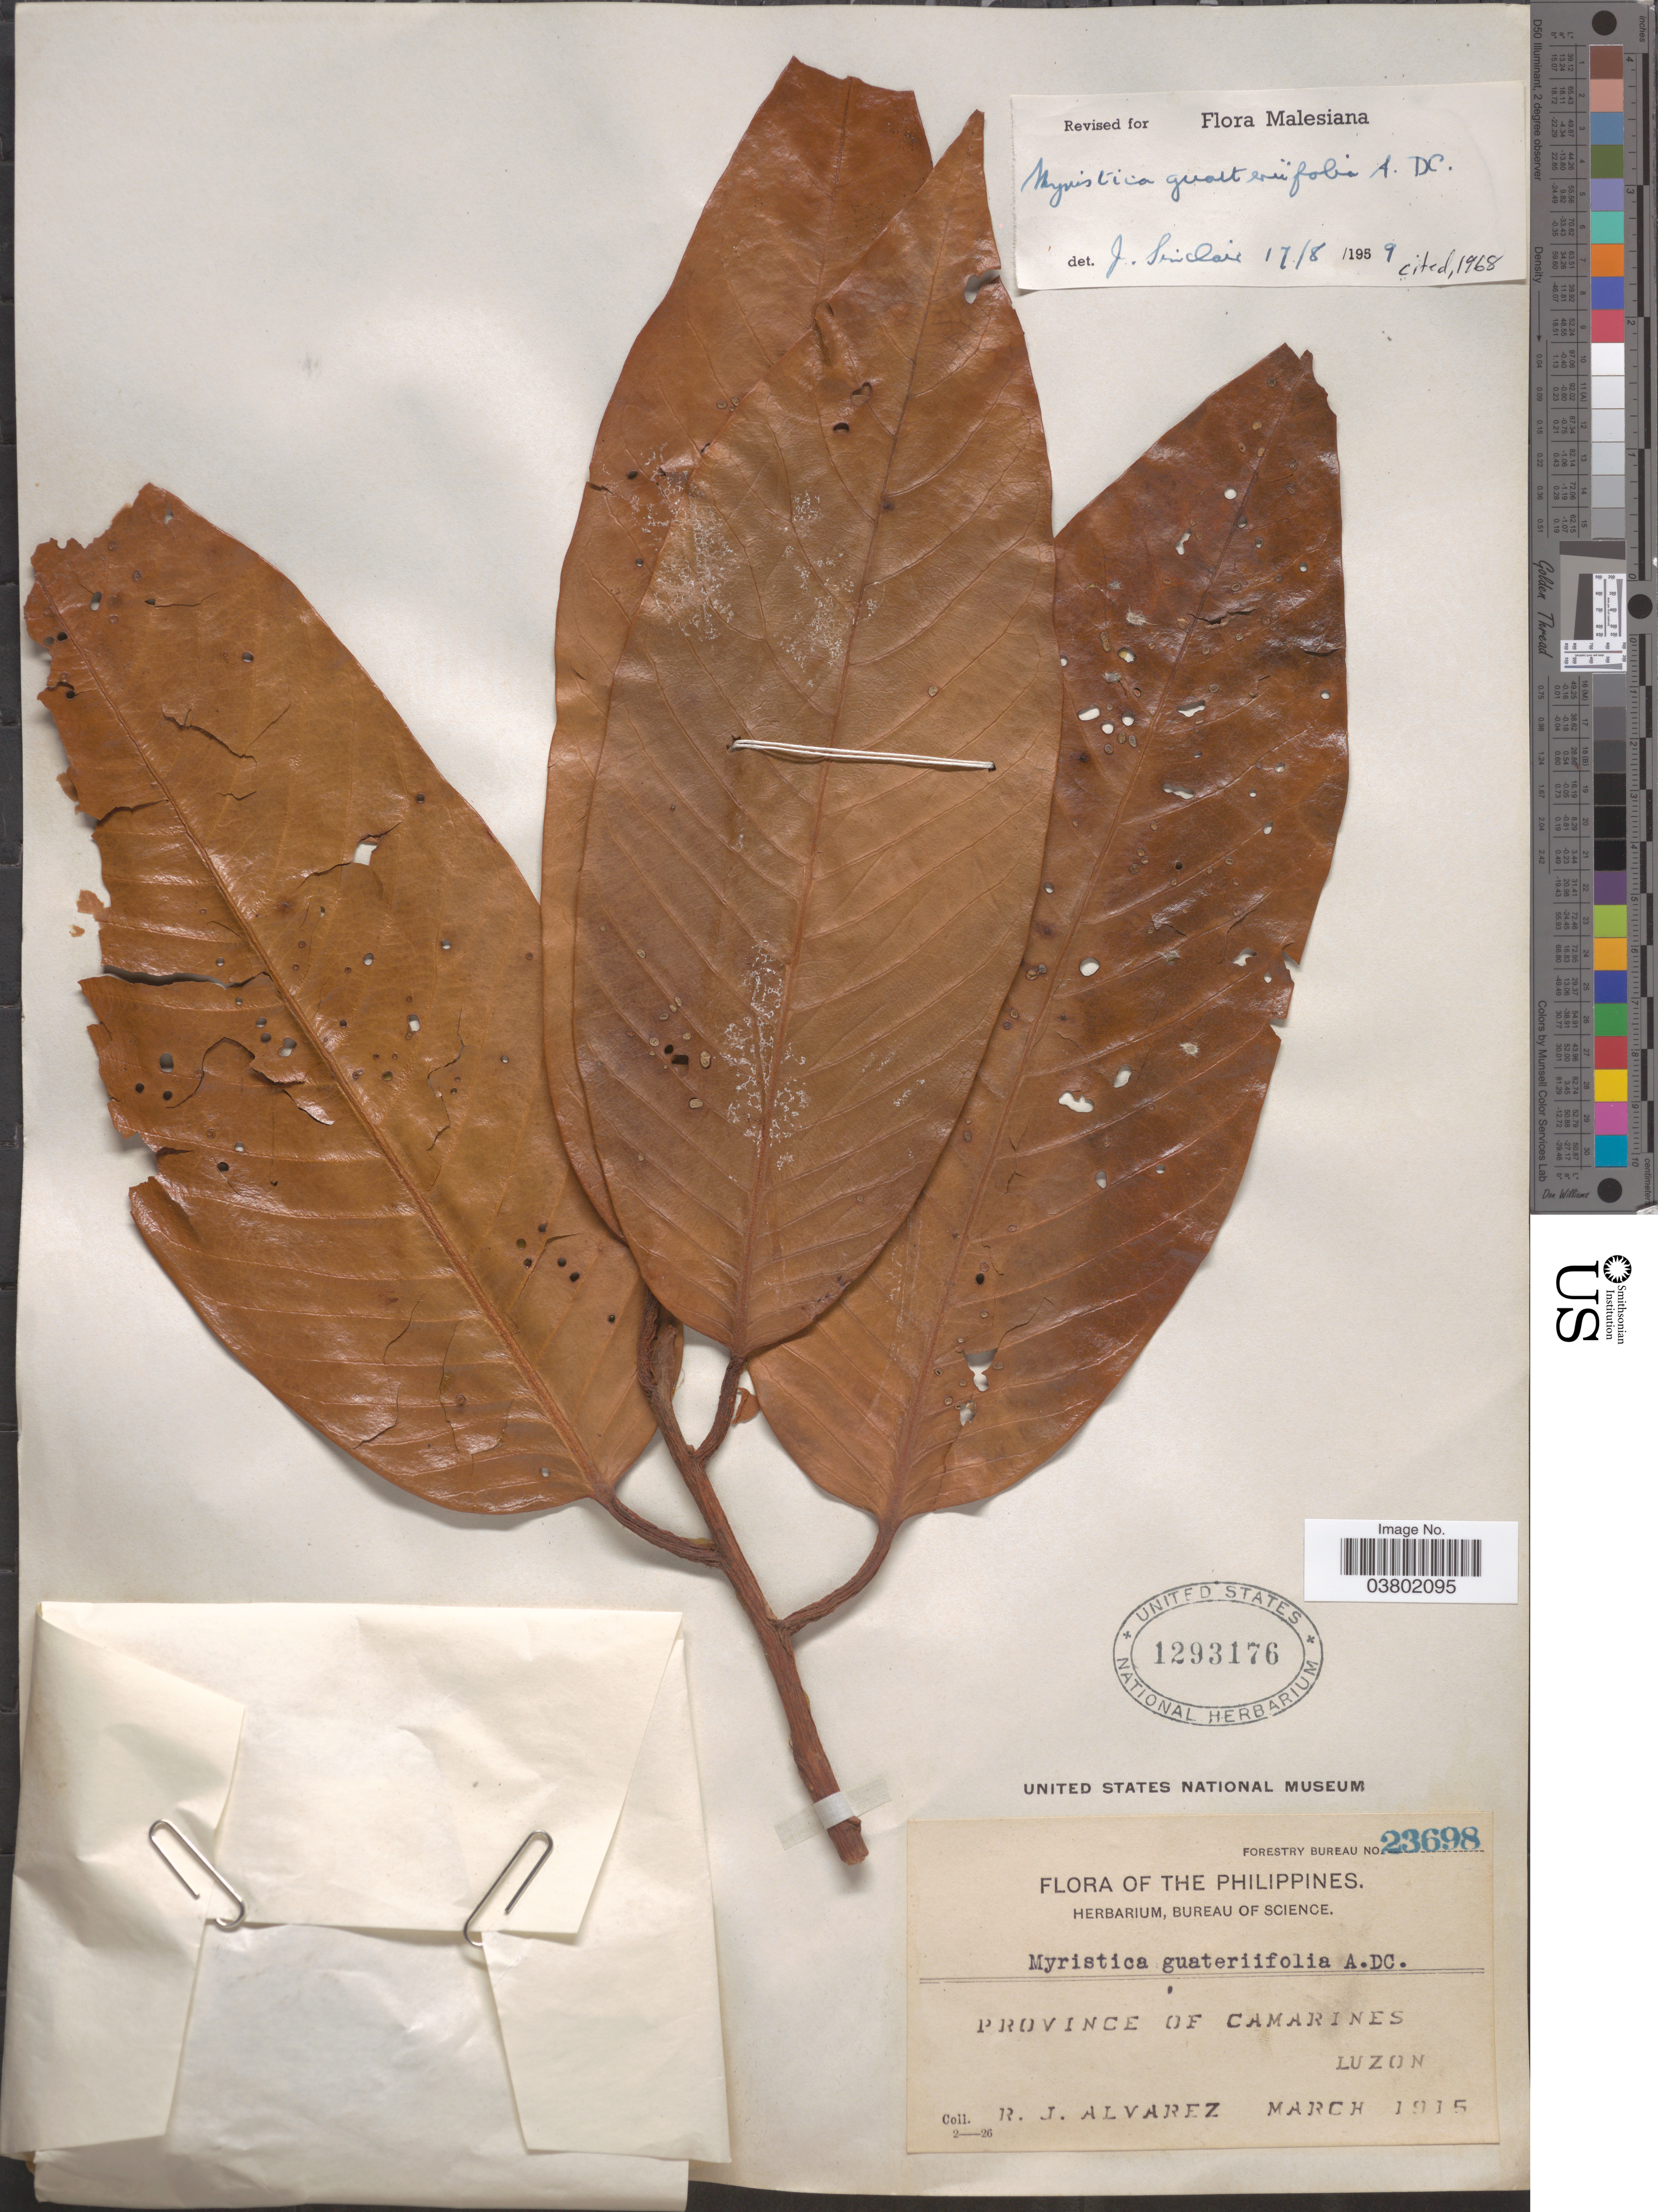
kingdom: Plantae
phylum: Tracheophyta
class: Magnoliopsida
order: Magnoliales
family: Myristicaceae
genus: Myristica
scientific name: Myristica guatteriifolia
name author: A. DC.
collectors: R. Alvarez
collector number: Forestry Bureau 23698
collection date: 1915-03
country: Philippines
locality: Province of Camarines, Luzon.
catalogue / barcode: US 1293176